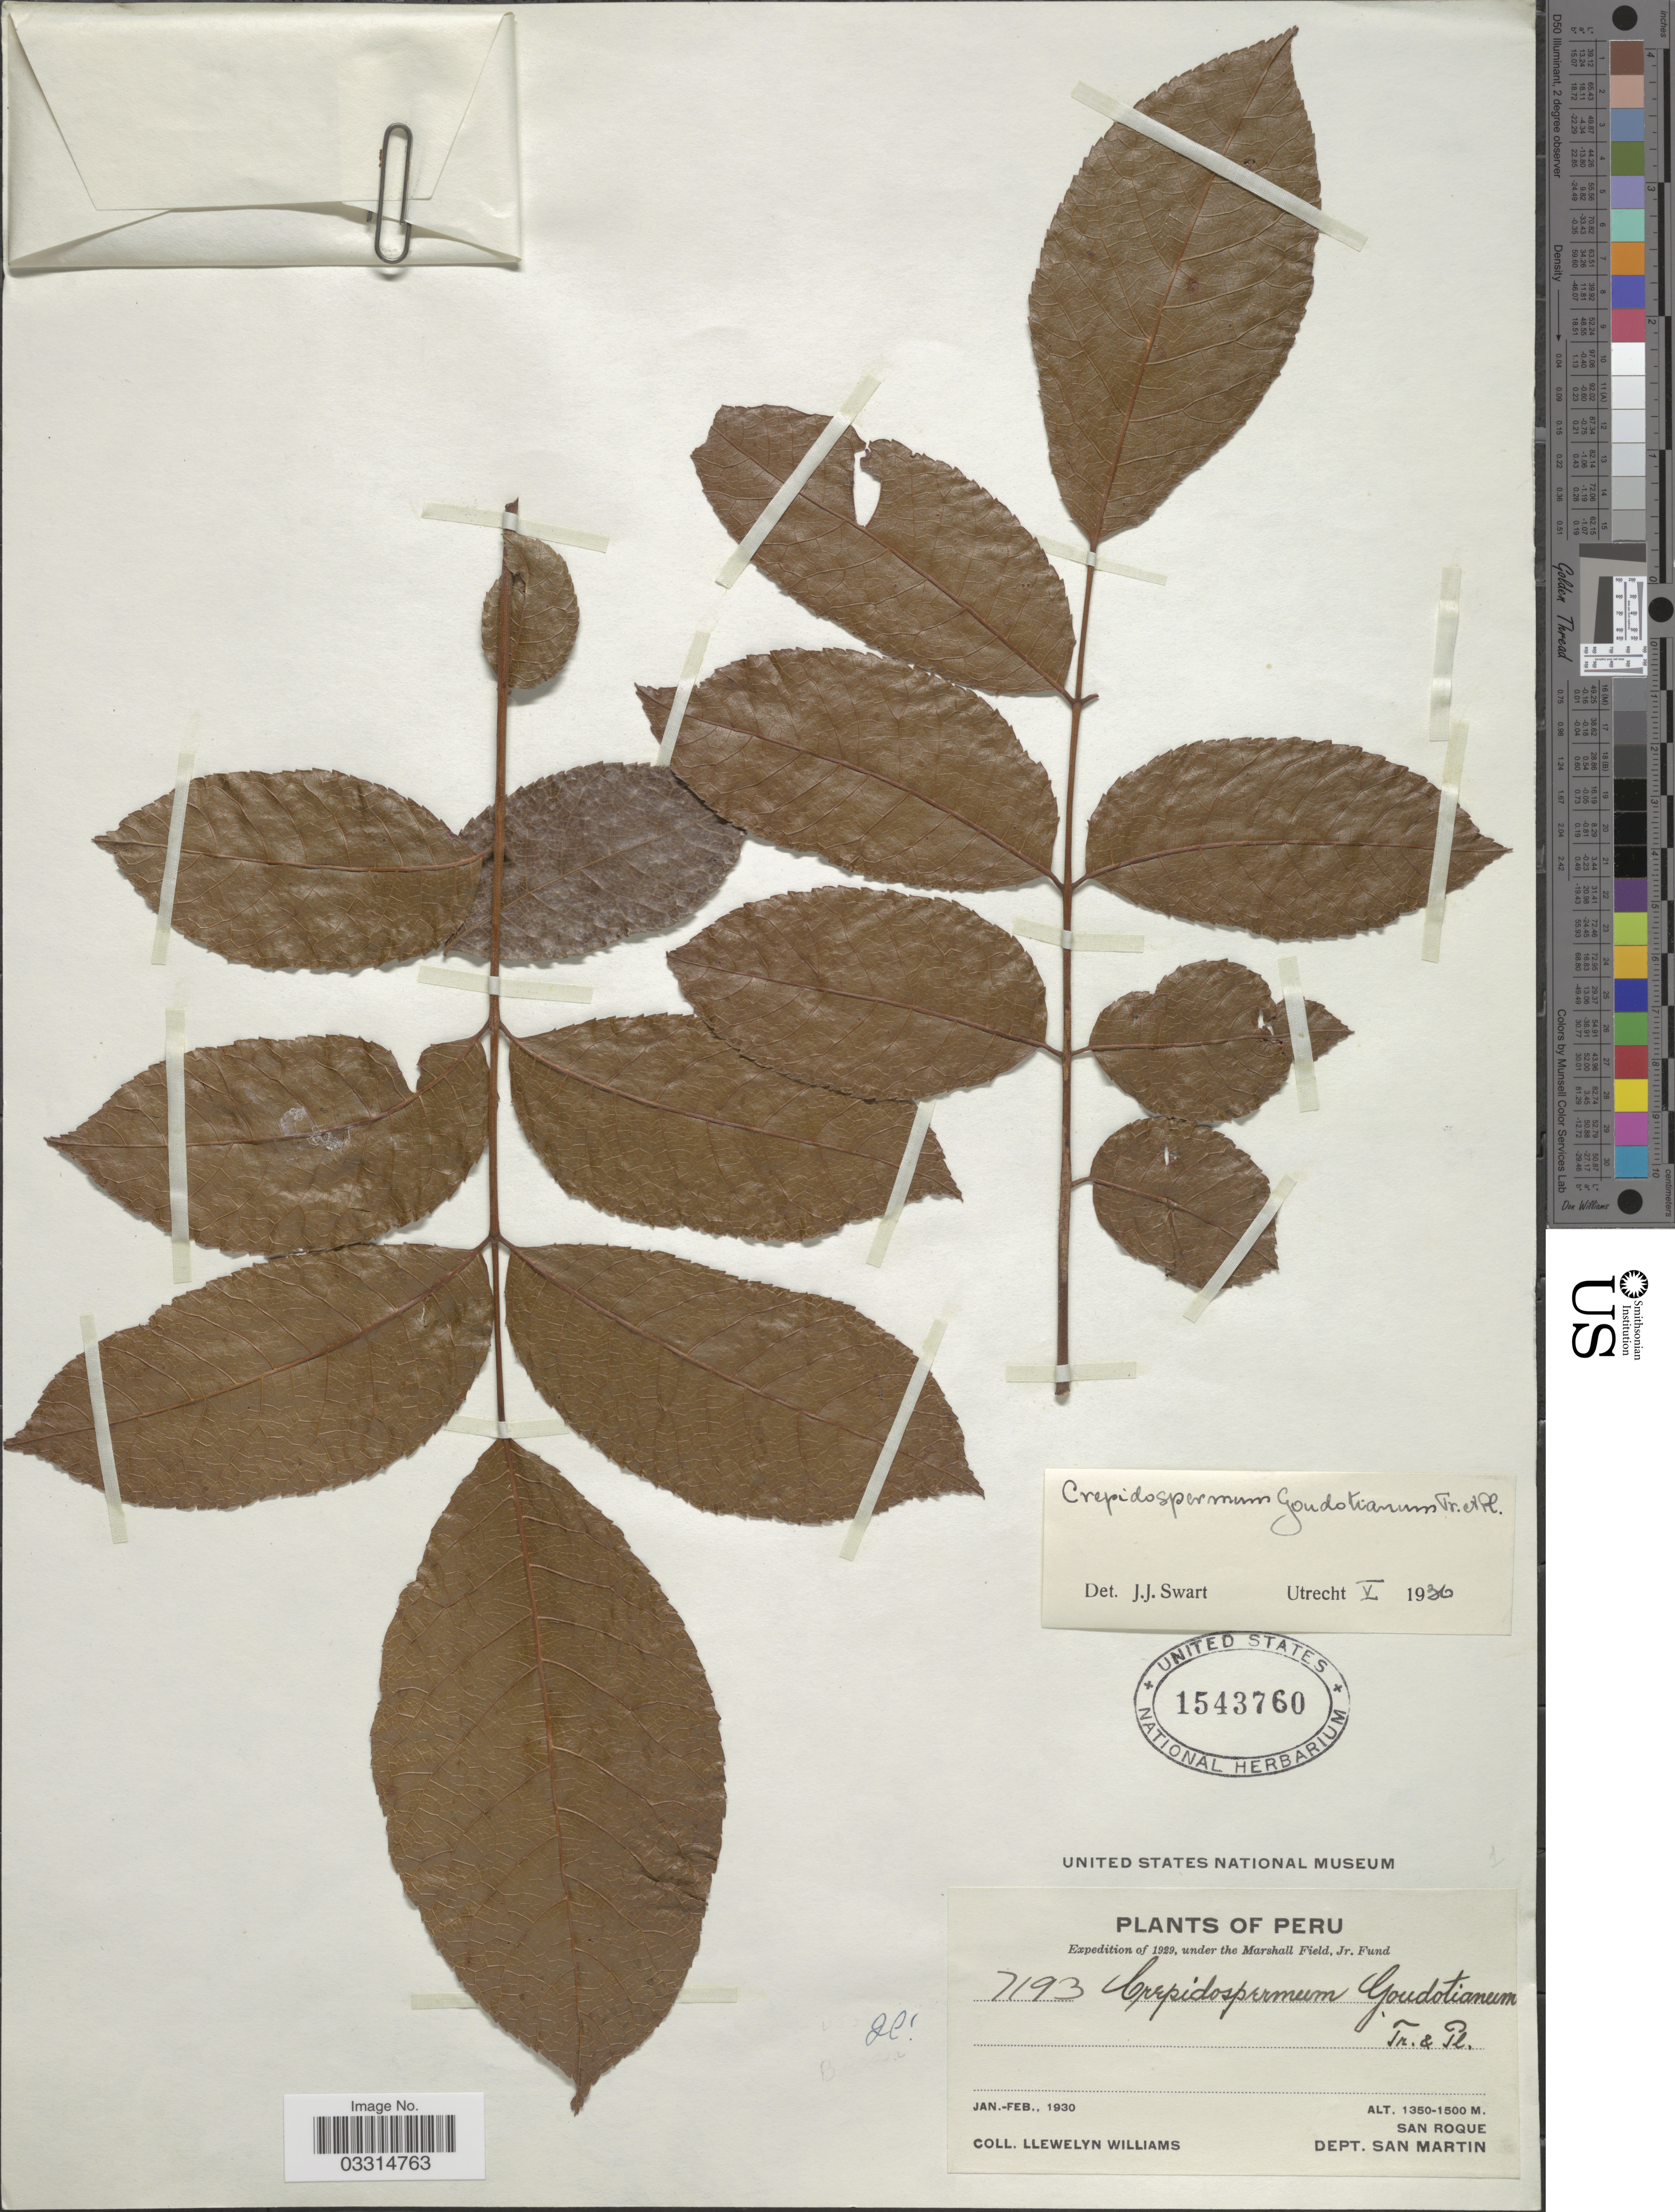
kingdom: Plantae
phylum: Tracheophyta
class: Magnoliopsida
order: Sapindales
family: Burseraceae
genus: Protium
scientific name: Protium goudotianum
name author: (Tul.) Byng & Christenh.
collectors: Ll. Williams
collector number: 7193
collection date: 1930-01/1930-02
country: Peru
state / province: San Martín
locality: San Roque, Dept. San Martin.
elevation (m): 1350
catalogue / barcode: US 1543760